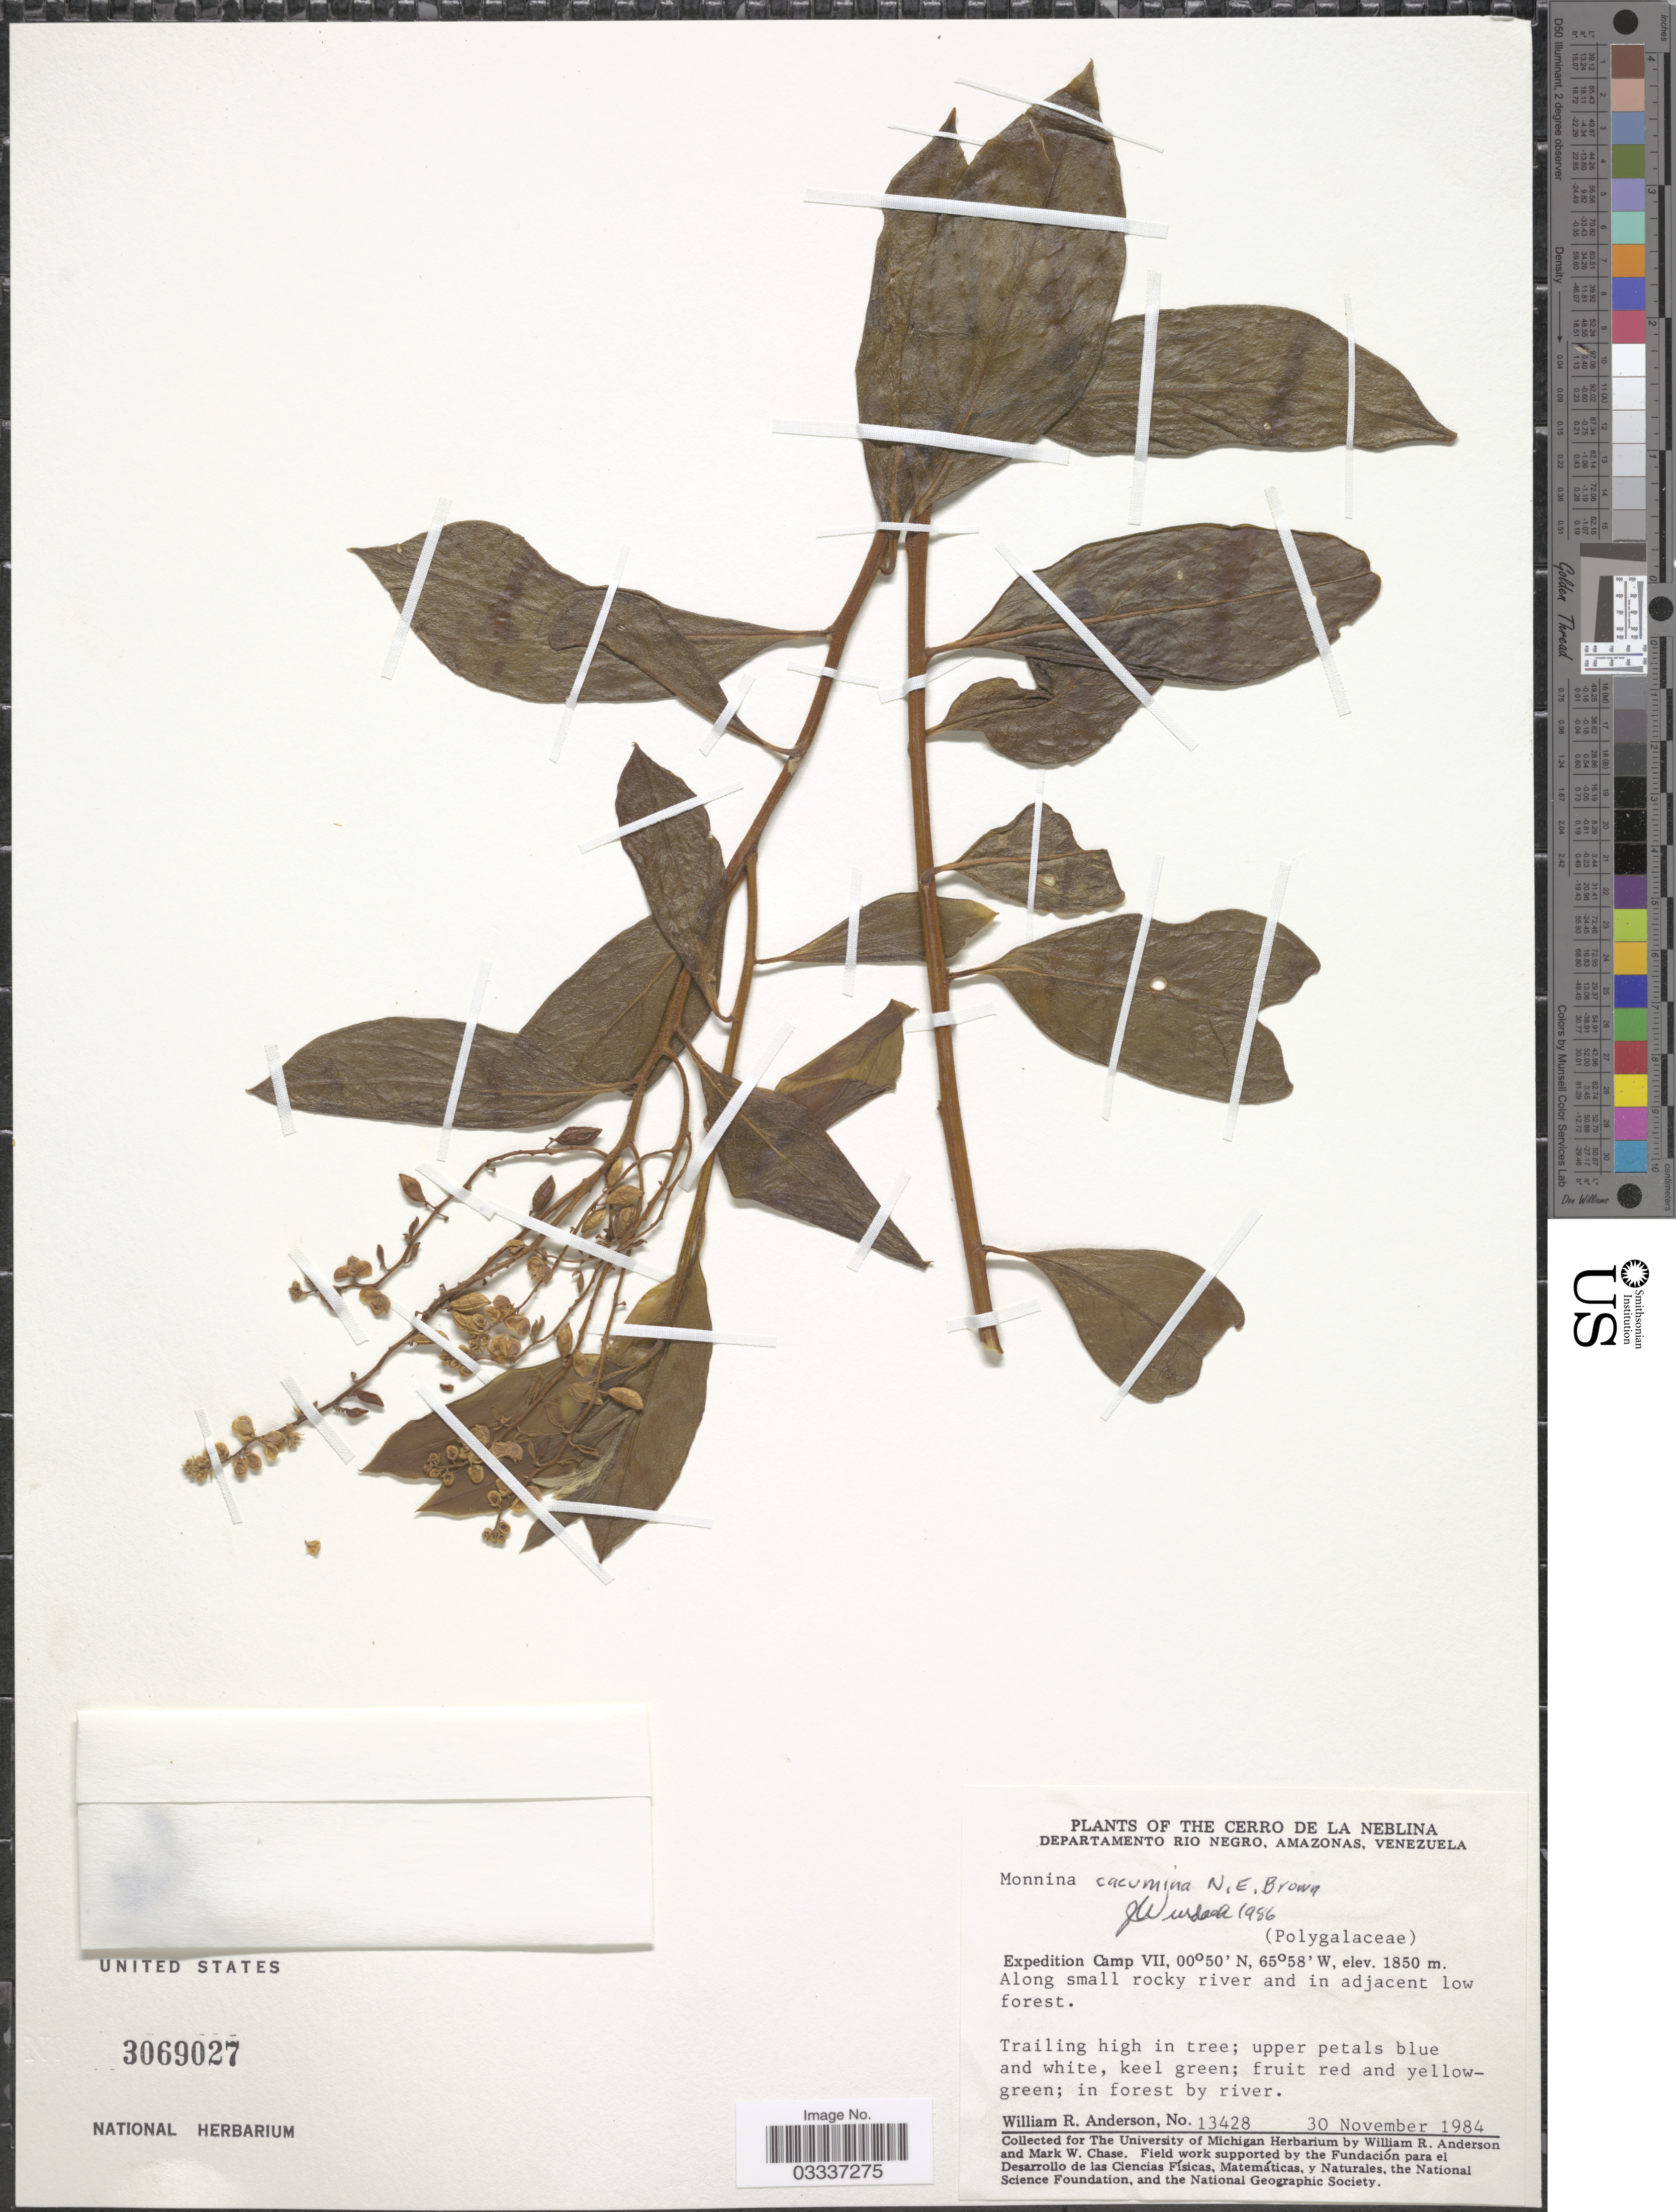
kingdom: Plantae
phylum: Tracheophyta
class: Magnoliopsida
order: Fabales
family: Polygalaceae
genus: Monnina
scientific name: Monnina cacumina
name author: N.E. Br.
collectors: W. R. Anderson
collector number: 13428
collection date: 1984-11-30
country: Venezuela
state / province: Amazonas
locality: Cerro de la Neblina, Departamento Rio Negro, Expedition Camp VII.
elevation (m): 1850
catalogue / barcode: US 3069027